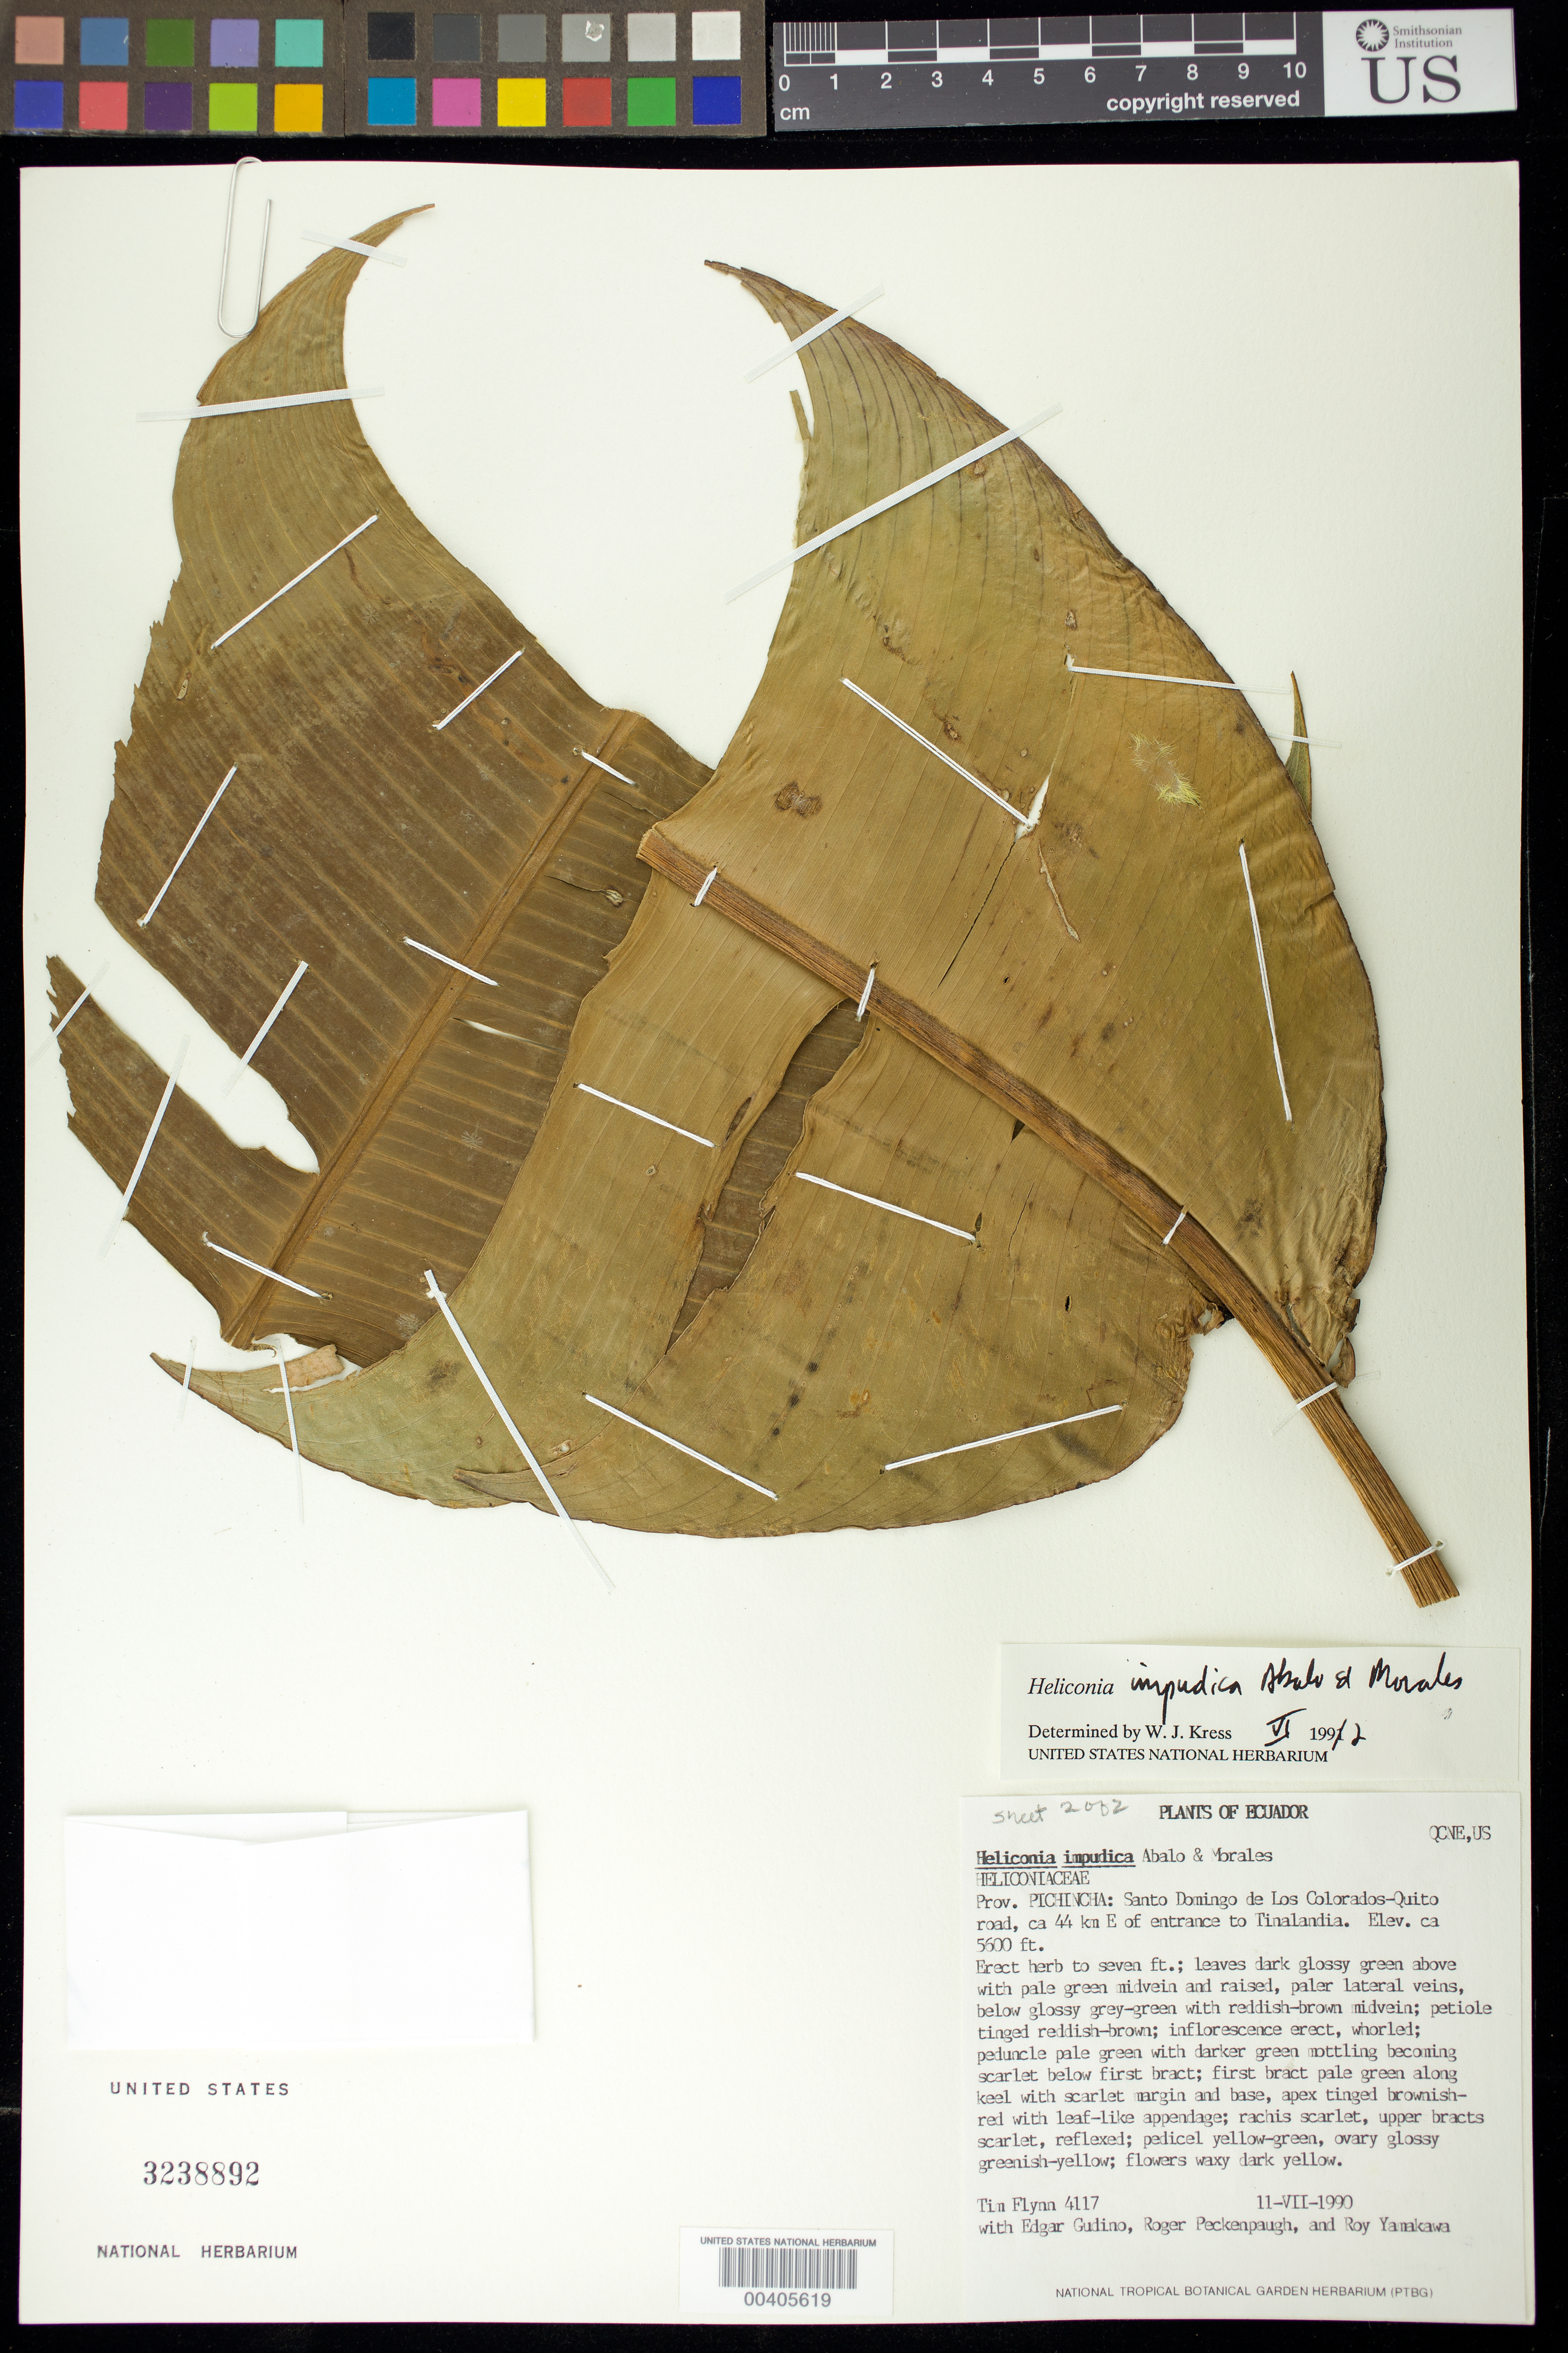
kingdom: Plantae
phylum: Tracheophyta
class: Liliopsida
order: Zingiberales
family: Heliconiaceae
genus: Heliconia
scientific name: Heliconia impudica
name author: Abalo & Morales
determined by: Kress, W. J., (US), Smithsonian Institution - National Museum of Natural History (UNITED STATES)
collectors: T. W. Flynn, E. Gudiño, R. Peckinpaugh & R. Yamakawa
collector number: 4117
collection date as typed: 11 Jul 1990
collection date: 1990-07-11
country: Ecuador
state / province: Pichincha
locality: Santo Domingo de los Colorados - quito rd, E of Entrance to tinalandia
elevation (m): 1707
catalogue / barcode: US 3238892